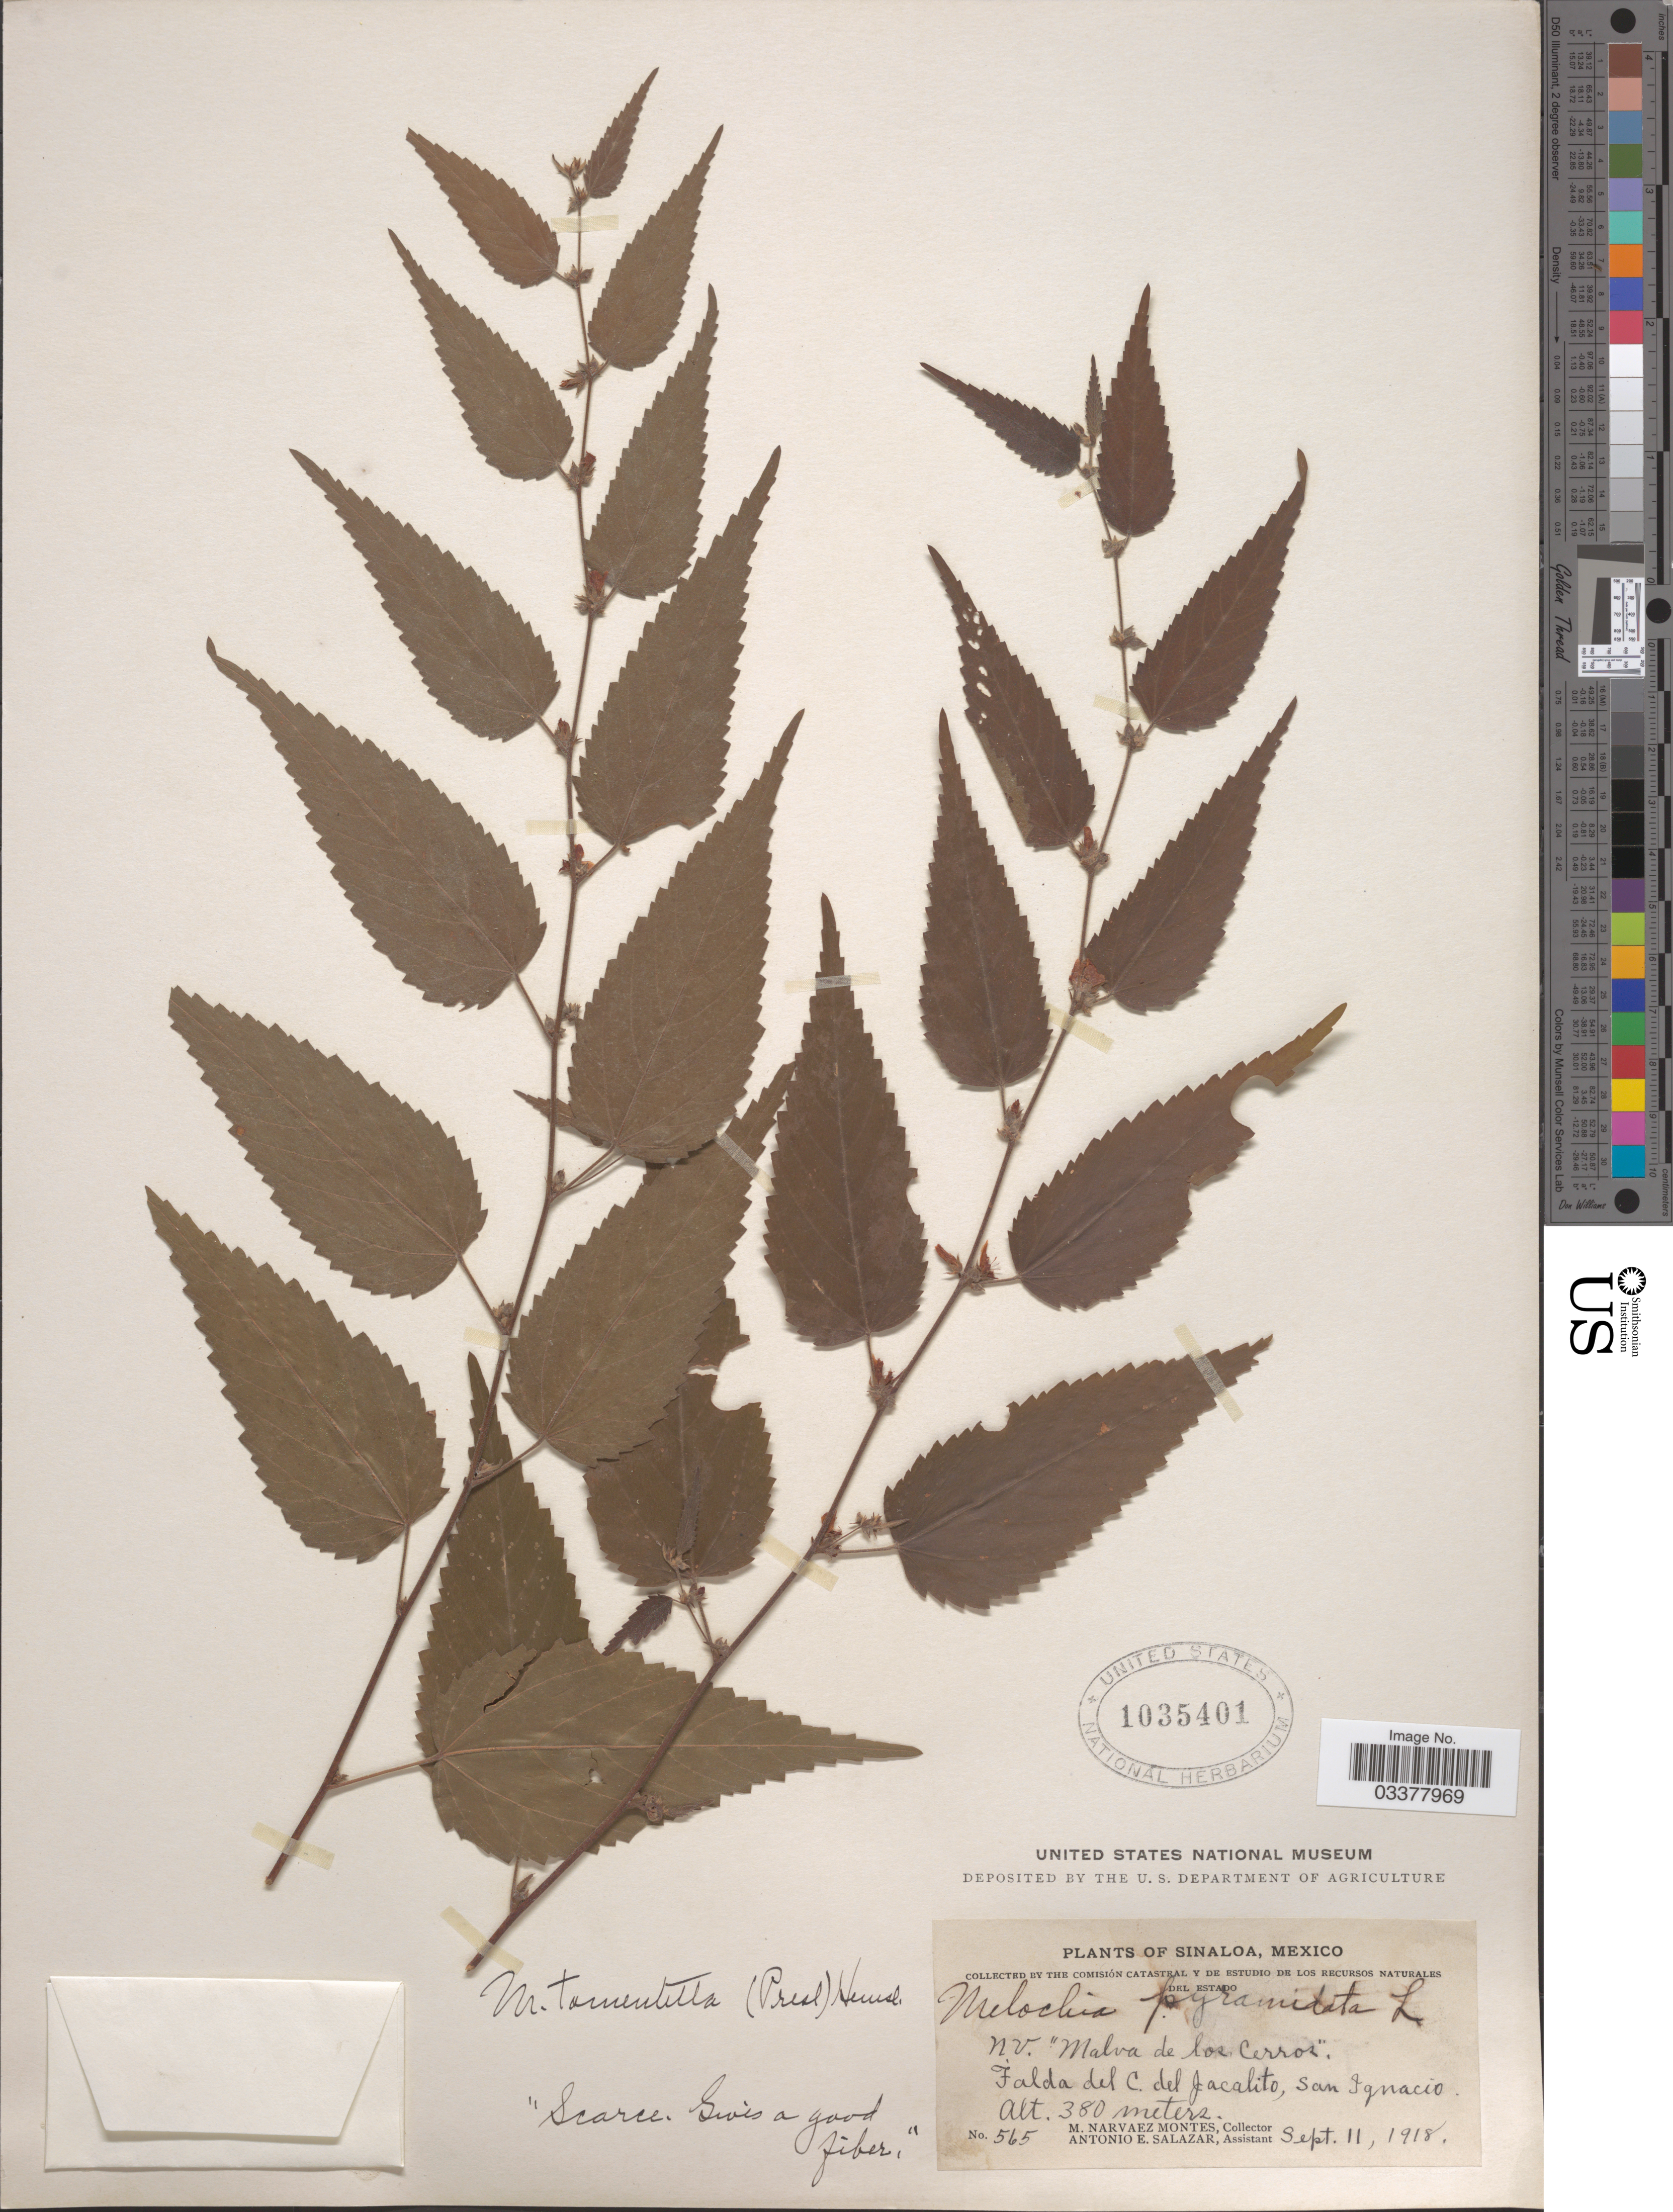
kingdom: Plantae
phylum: Tracheophyta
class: Magnoliopsida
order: Malvales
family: Malvaceae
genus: Melochia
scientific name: Melochia tomentella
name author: (C. Presl) Hemsl.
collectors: M. Narvaez-Montes & A. E. Salazar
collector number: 565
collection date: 1918-09-11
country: Mexico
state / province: Sinaloa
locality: Falda del C. del Jacalito, San Ignacio.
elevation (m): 380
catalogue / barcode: US 1035401